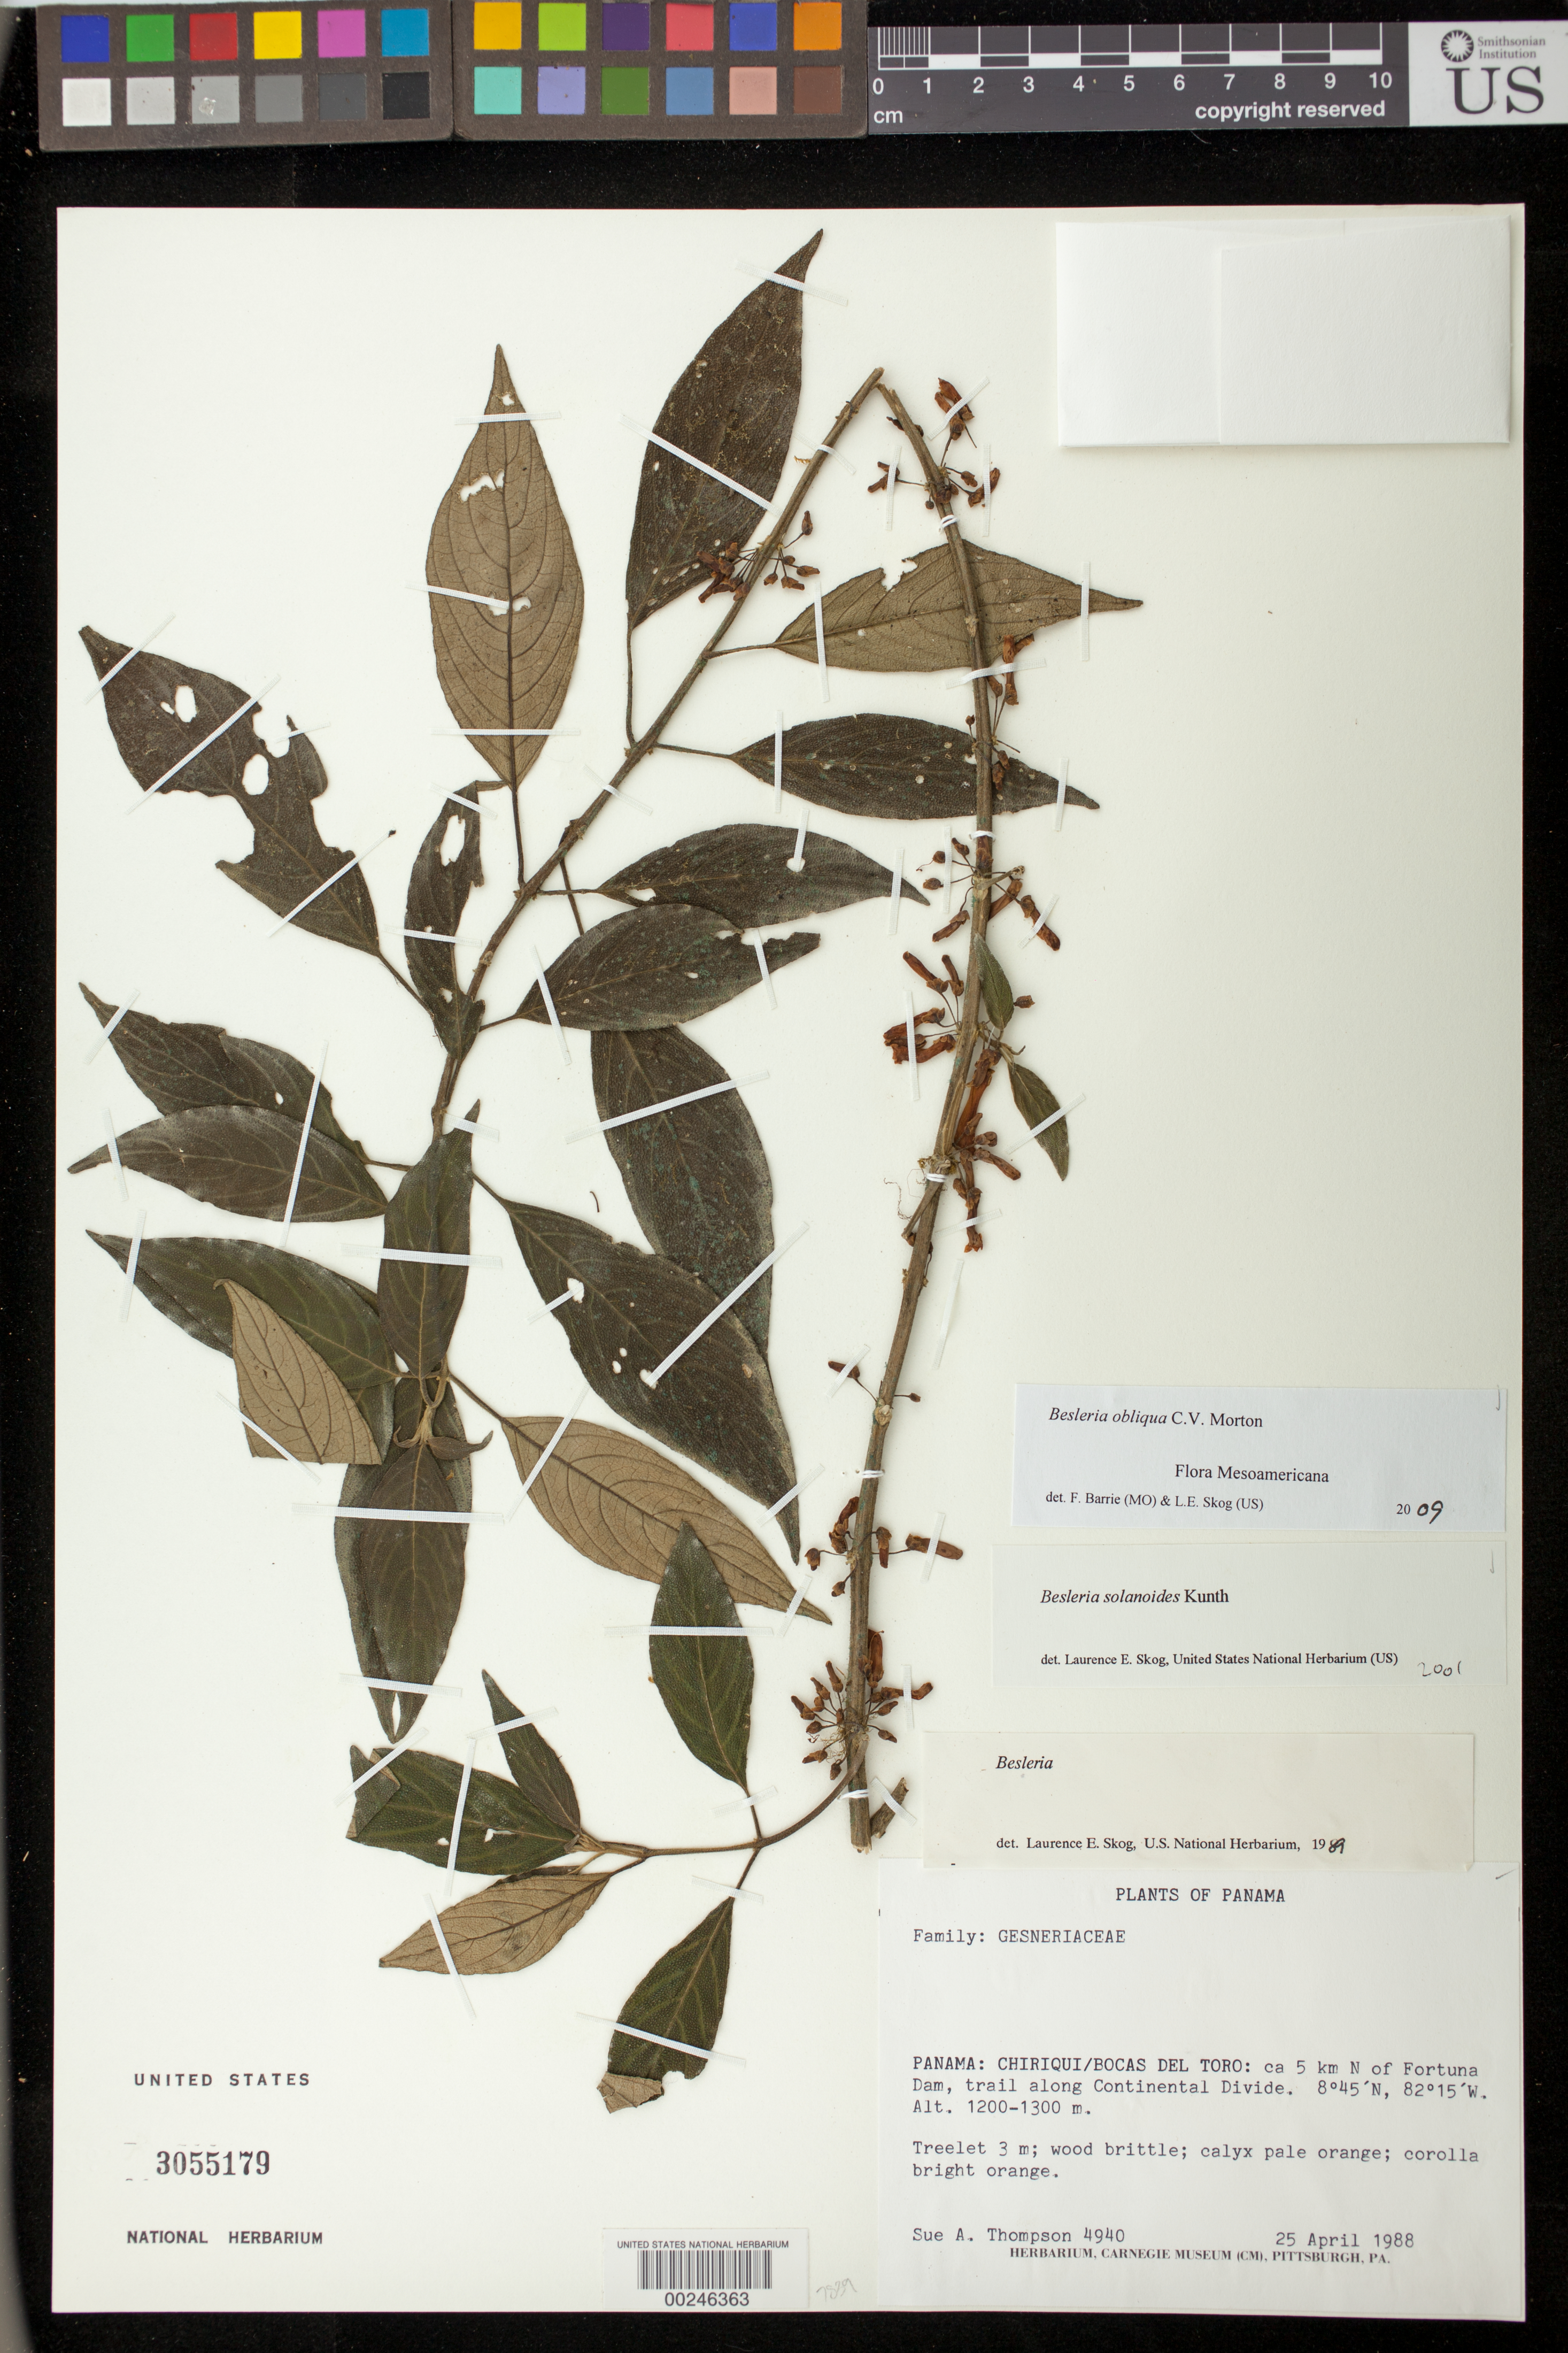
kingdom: Plantae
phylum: Tracheophyta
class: Magnoliopsida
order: Lamiales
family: Gesneriaceae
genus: Besleria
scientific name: Besleria obliqua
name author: C.V. Morton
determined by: Barrie, F. R.; Skog, Laurence E.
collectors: S. A. Thompson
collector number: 4940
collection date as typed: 25 Apr 1988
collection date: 1988-04-25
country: Panama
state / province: Bocas del Toro / Chiriquí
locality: Ca. 5 km N of Fortuna Dam, trail along Continental Divide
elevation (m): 1200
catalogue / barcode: US 3055179